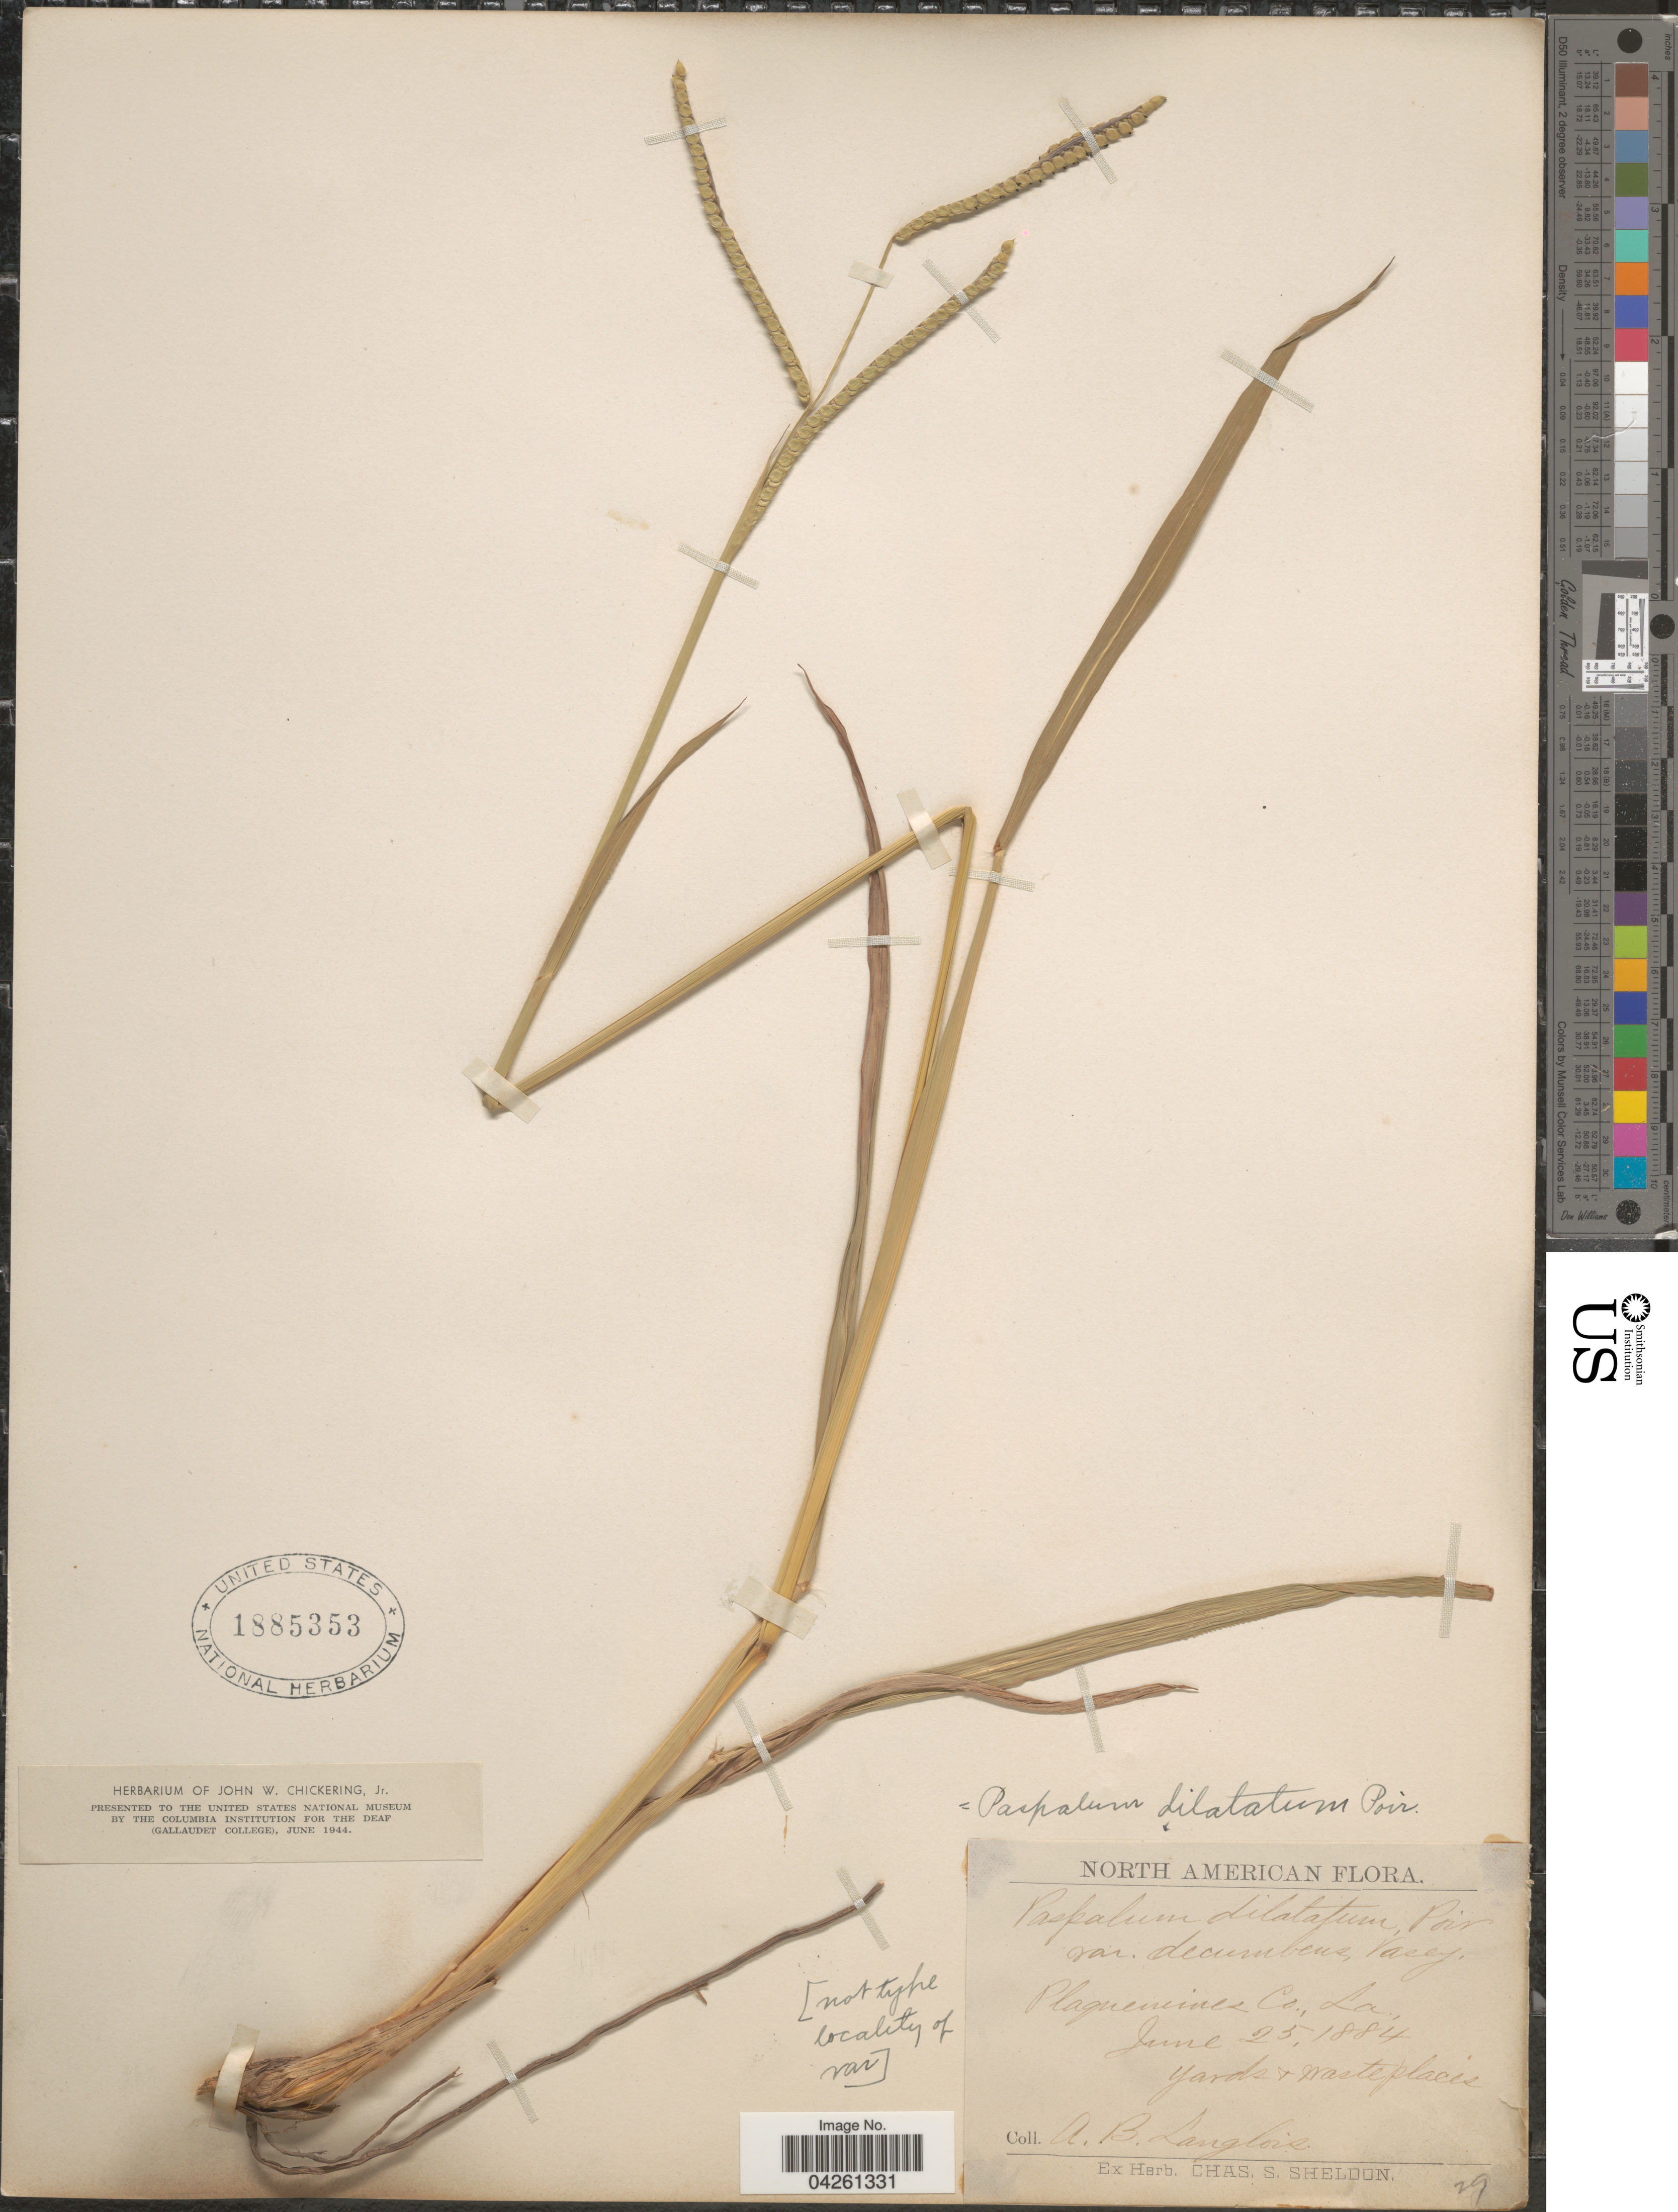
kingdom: Plantae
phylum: Tracheophyta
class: Liliopsida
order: Poales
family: Poaceae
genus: Paspalum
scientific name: Paspalum dilatatum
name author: Poir.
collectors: A. Langlois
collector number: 29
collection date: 1884-06-25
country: United States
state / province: Louisiana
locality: Plaquemines Co.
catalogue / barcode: US 1885353